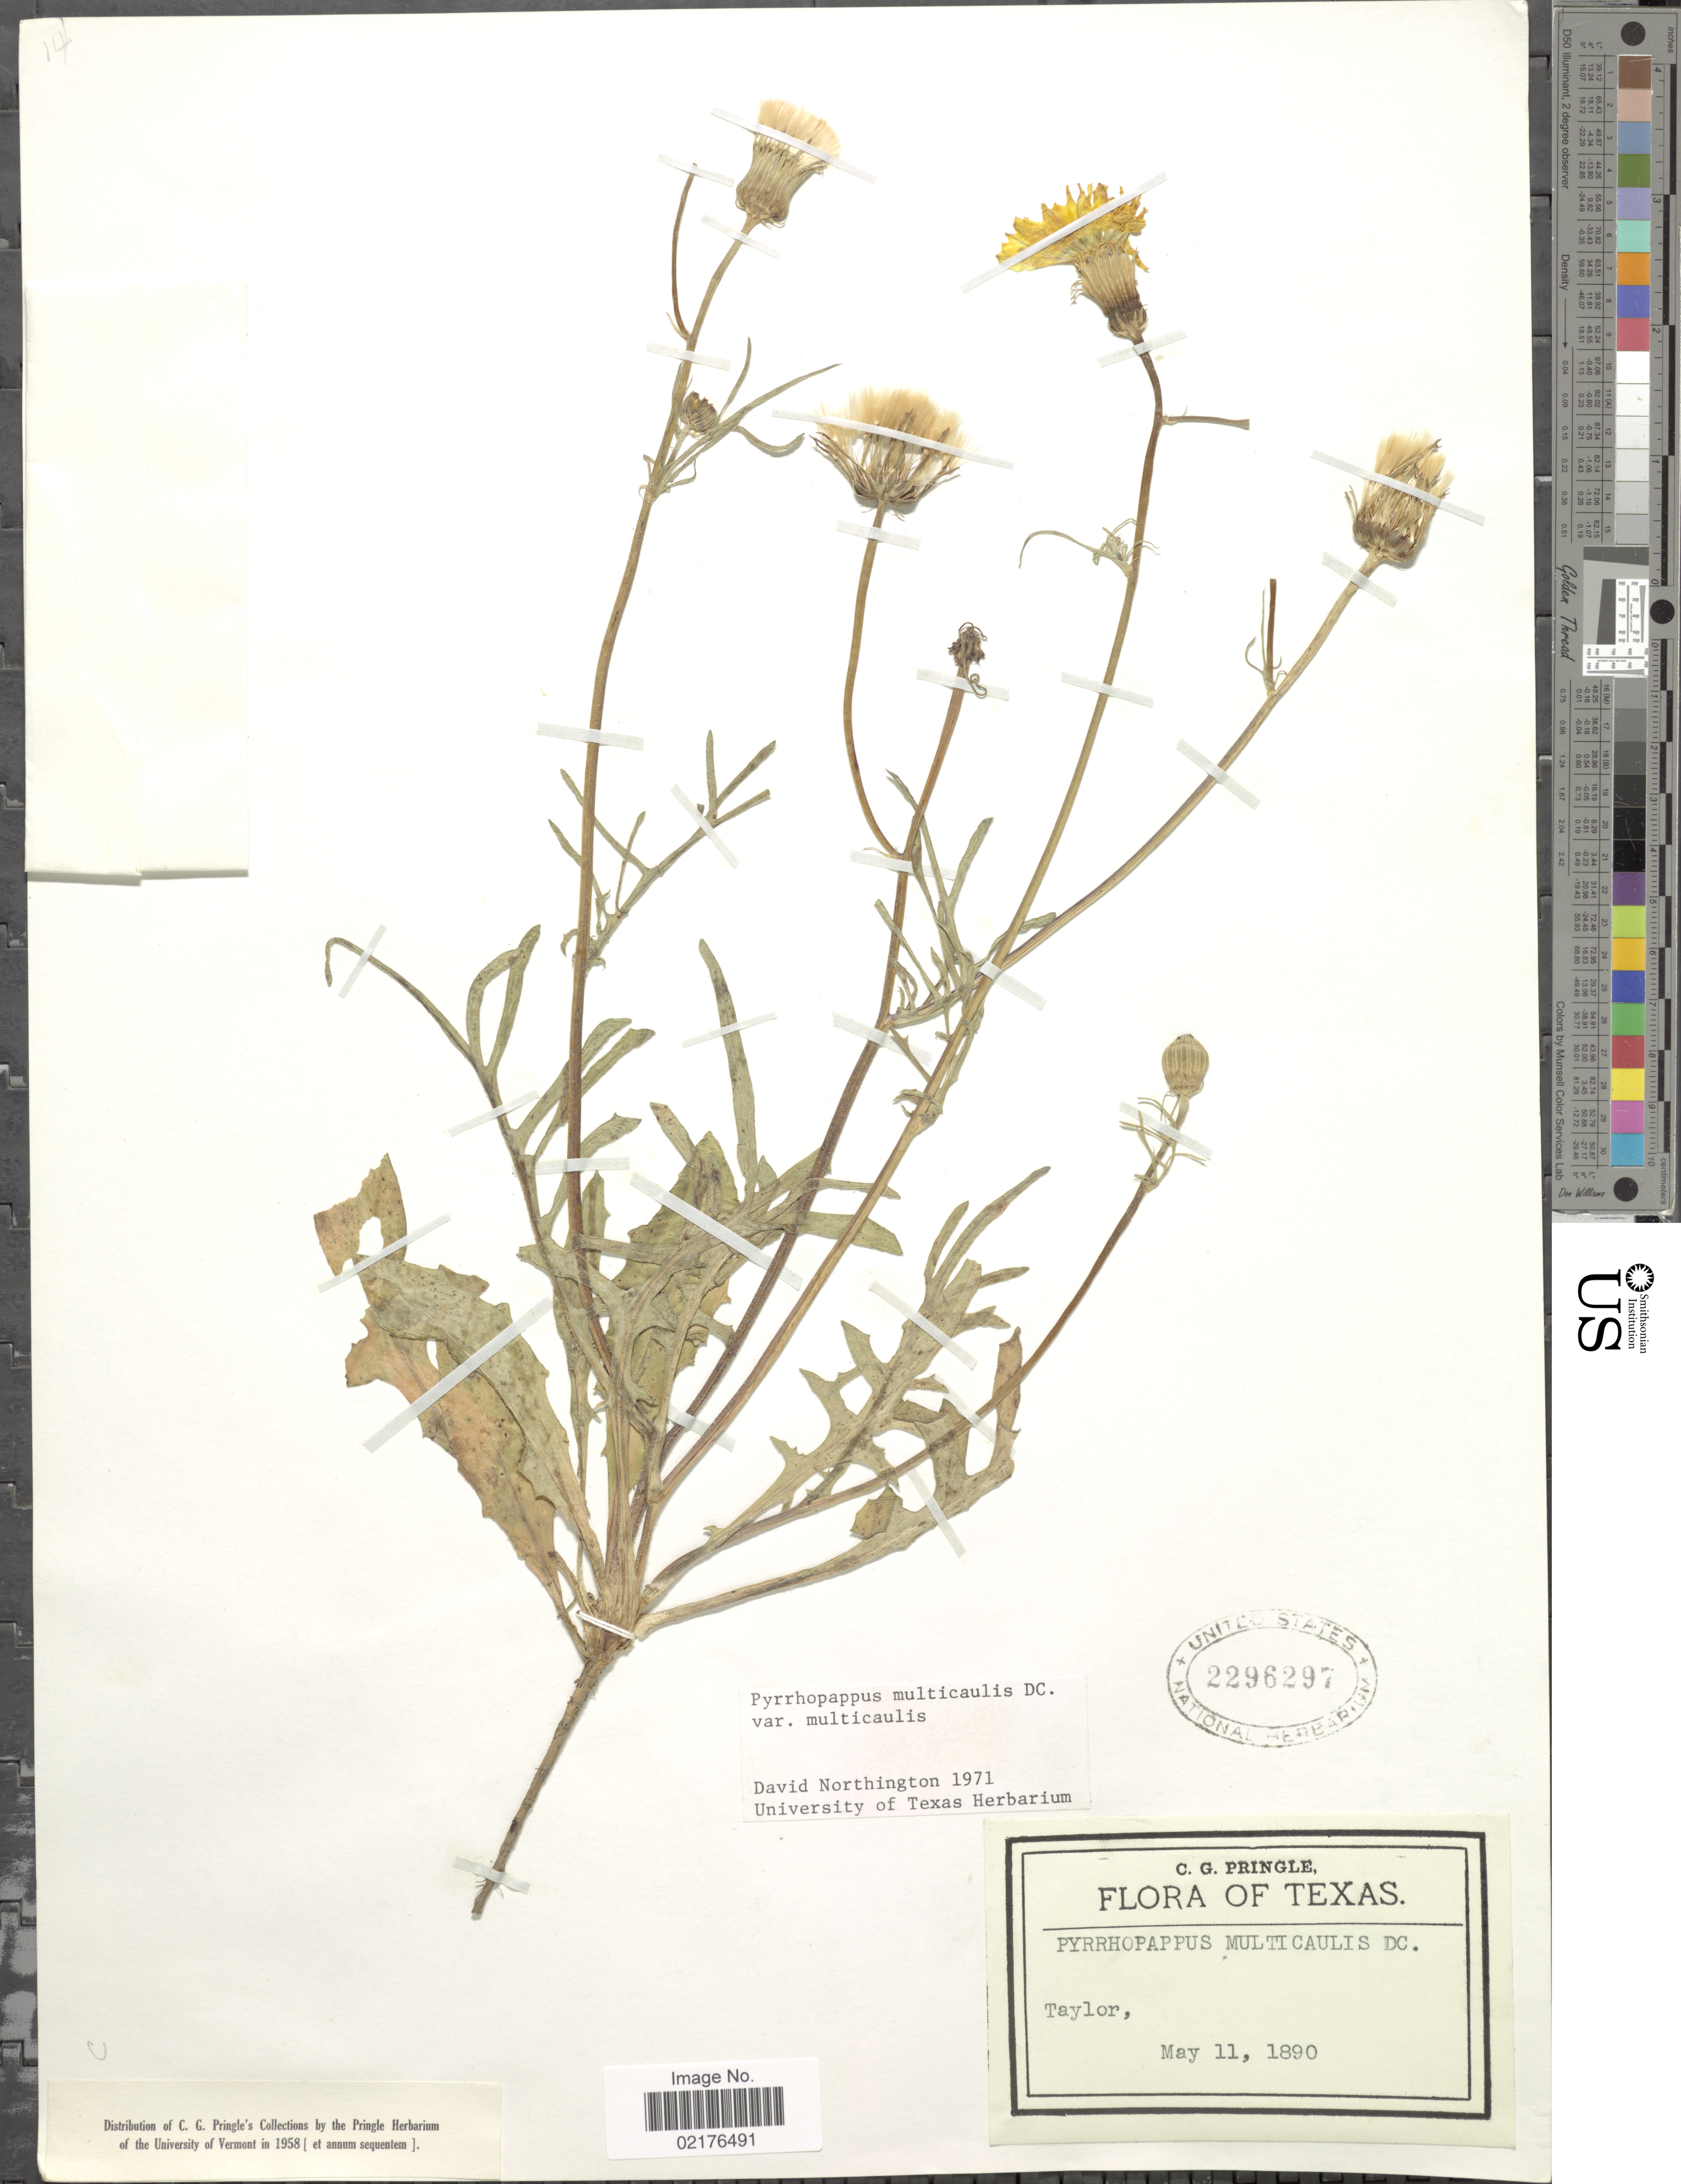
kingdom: Plantae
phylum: Tracheophyta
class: Magnoliopsida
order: Asterales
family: Asteraceae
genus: Pyrrhopappus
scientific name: Pyrrhopappus pauciflorus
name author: (D. Don) DC.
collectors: C. G. Pringle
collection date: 1890-05-11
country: United States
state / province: Texas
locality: Taylor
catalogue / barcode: US 2296297